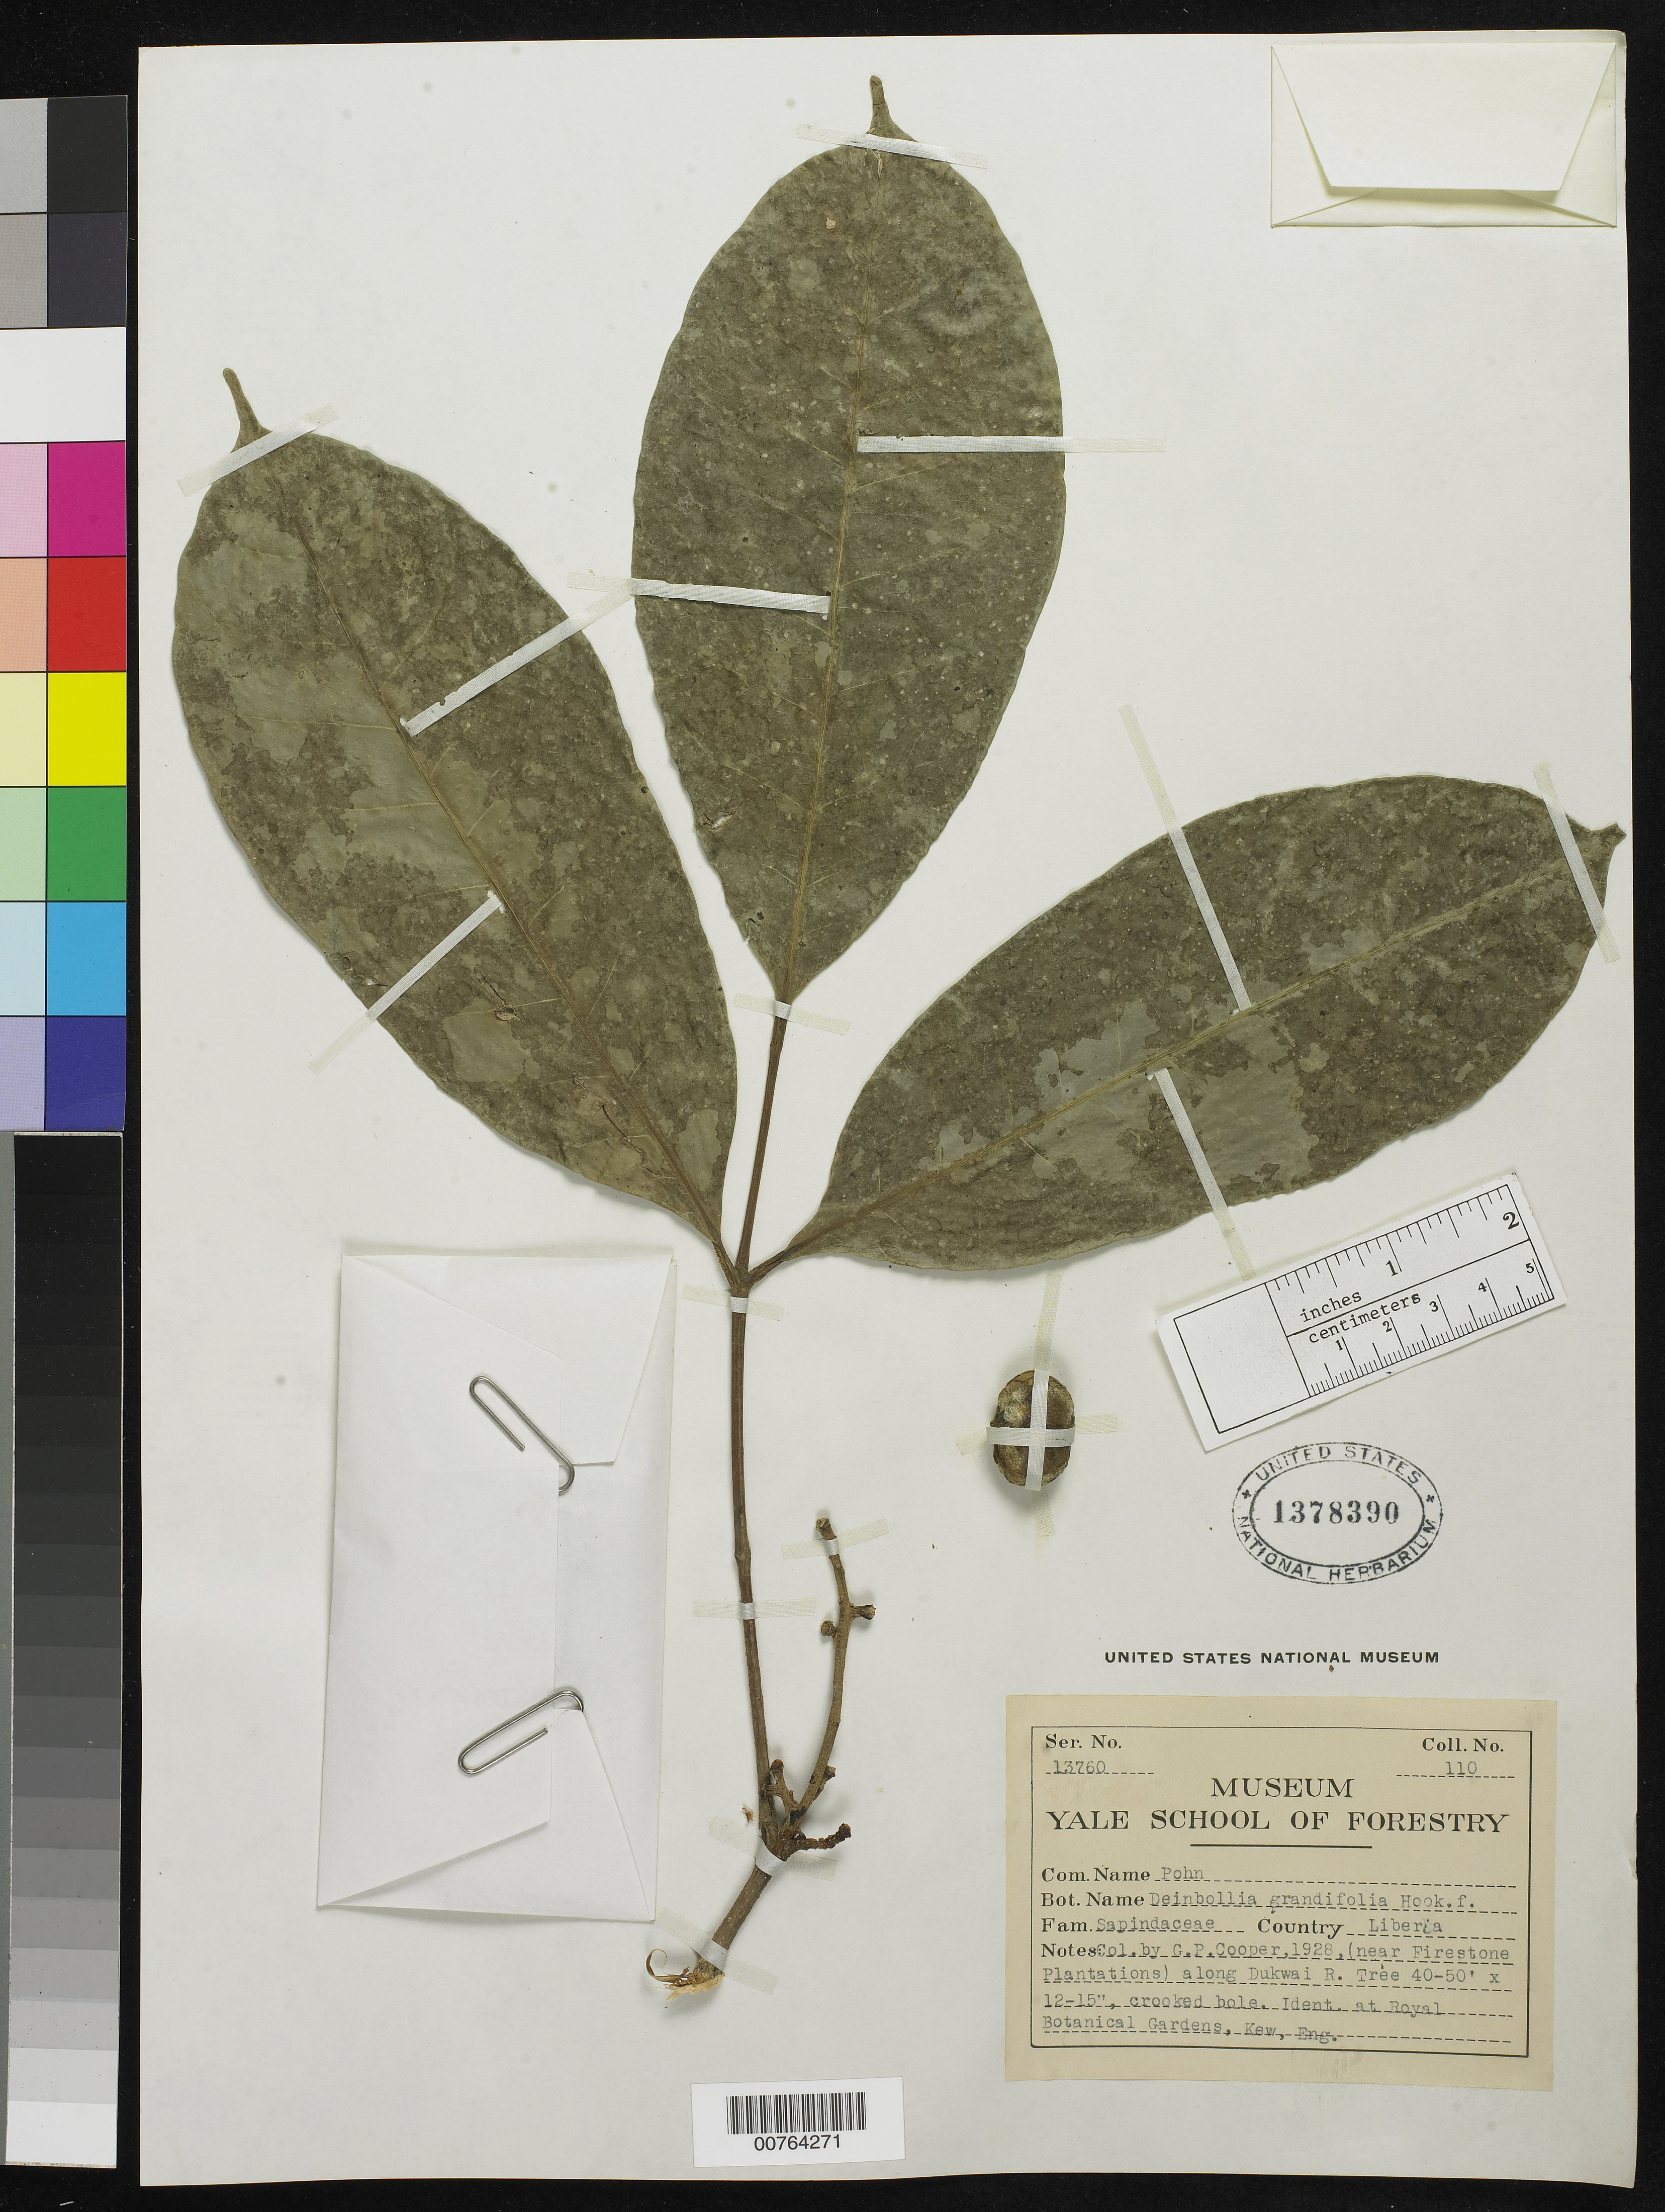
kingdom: Plantae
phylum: Tracheophyta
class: Magnoliopsida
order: Sapindales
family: Sapindaceae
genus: Deinbollia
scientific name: Deinbollia grandifolia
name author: Hook. f.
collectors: G. Cooper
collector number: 110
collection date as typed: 1928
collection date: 1928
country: Liberia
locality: (near Firestone Plantations) along Dukwai River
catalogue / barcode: US 1378390